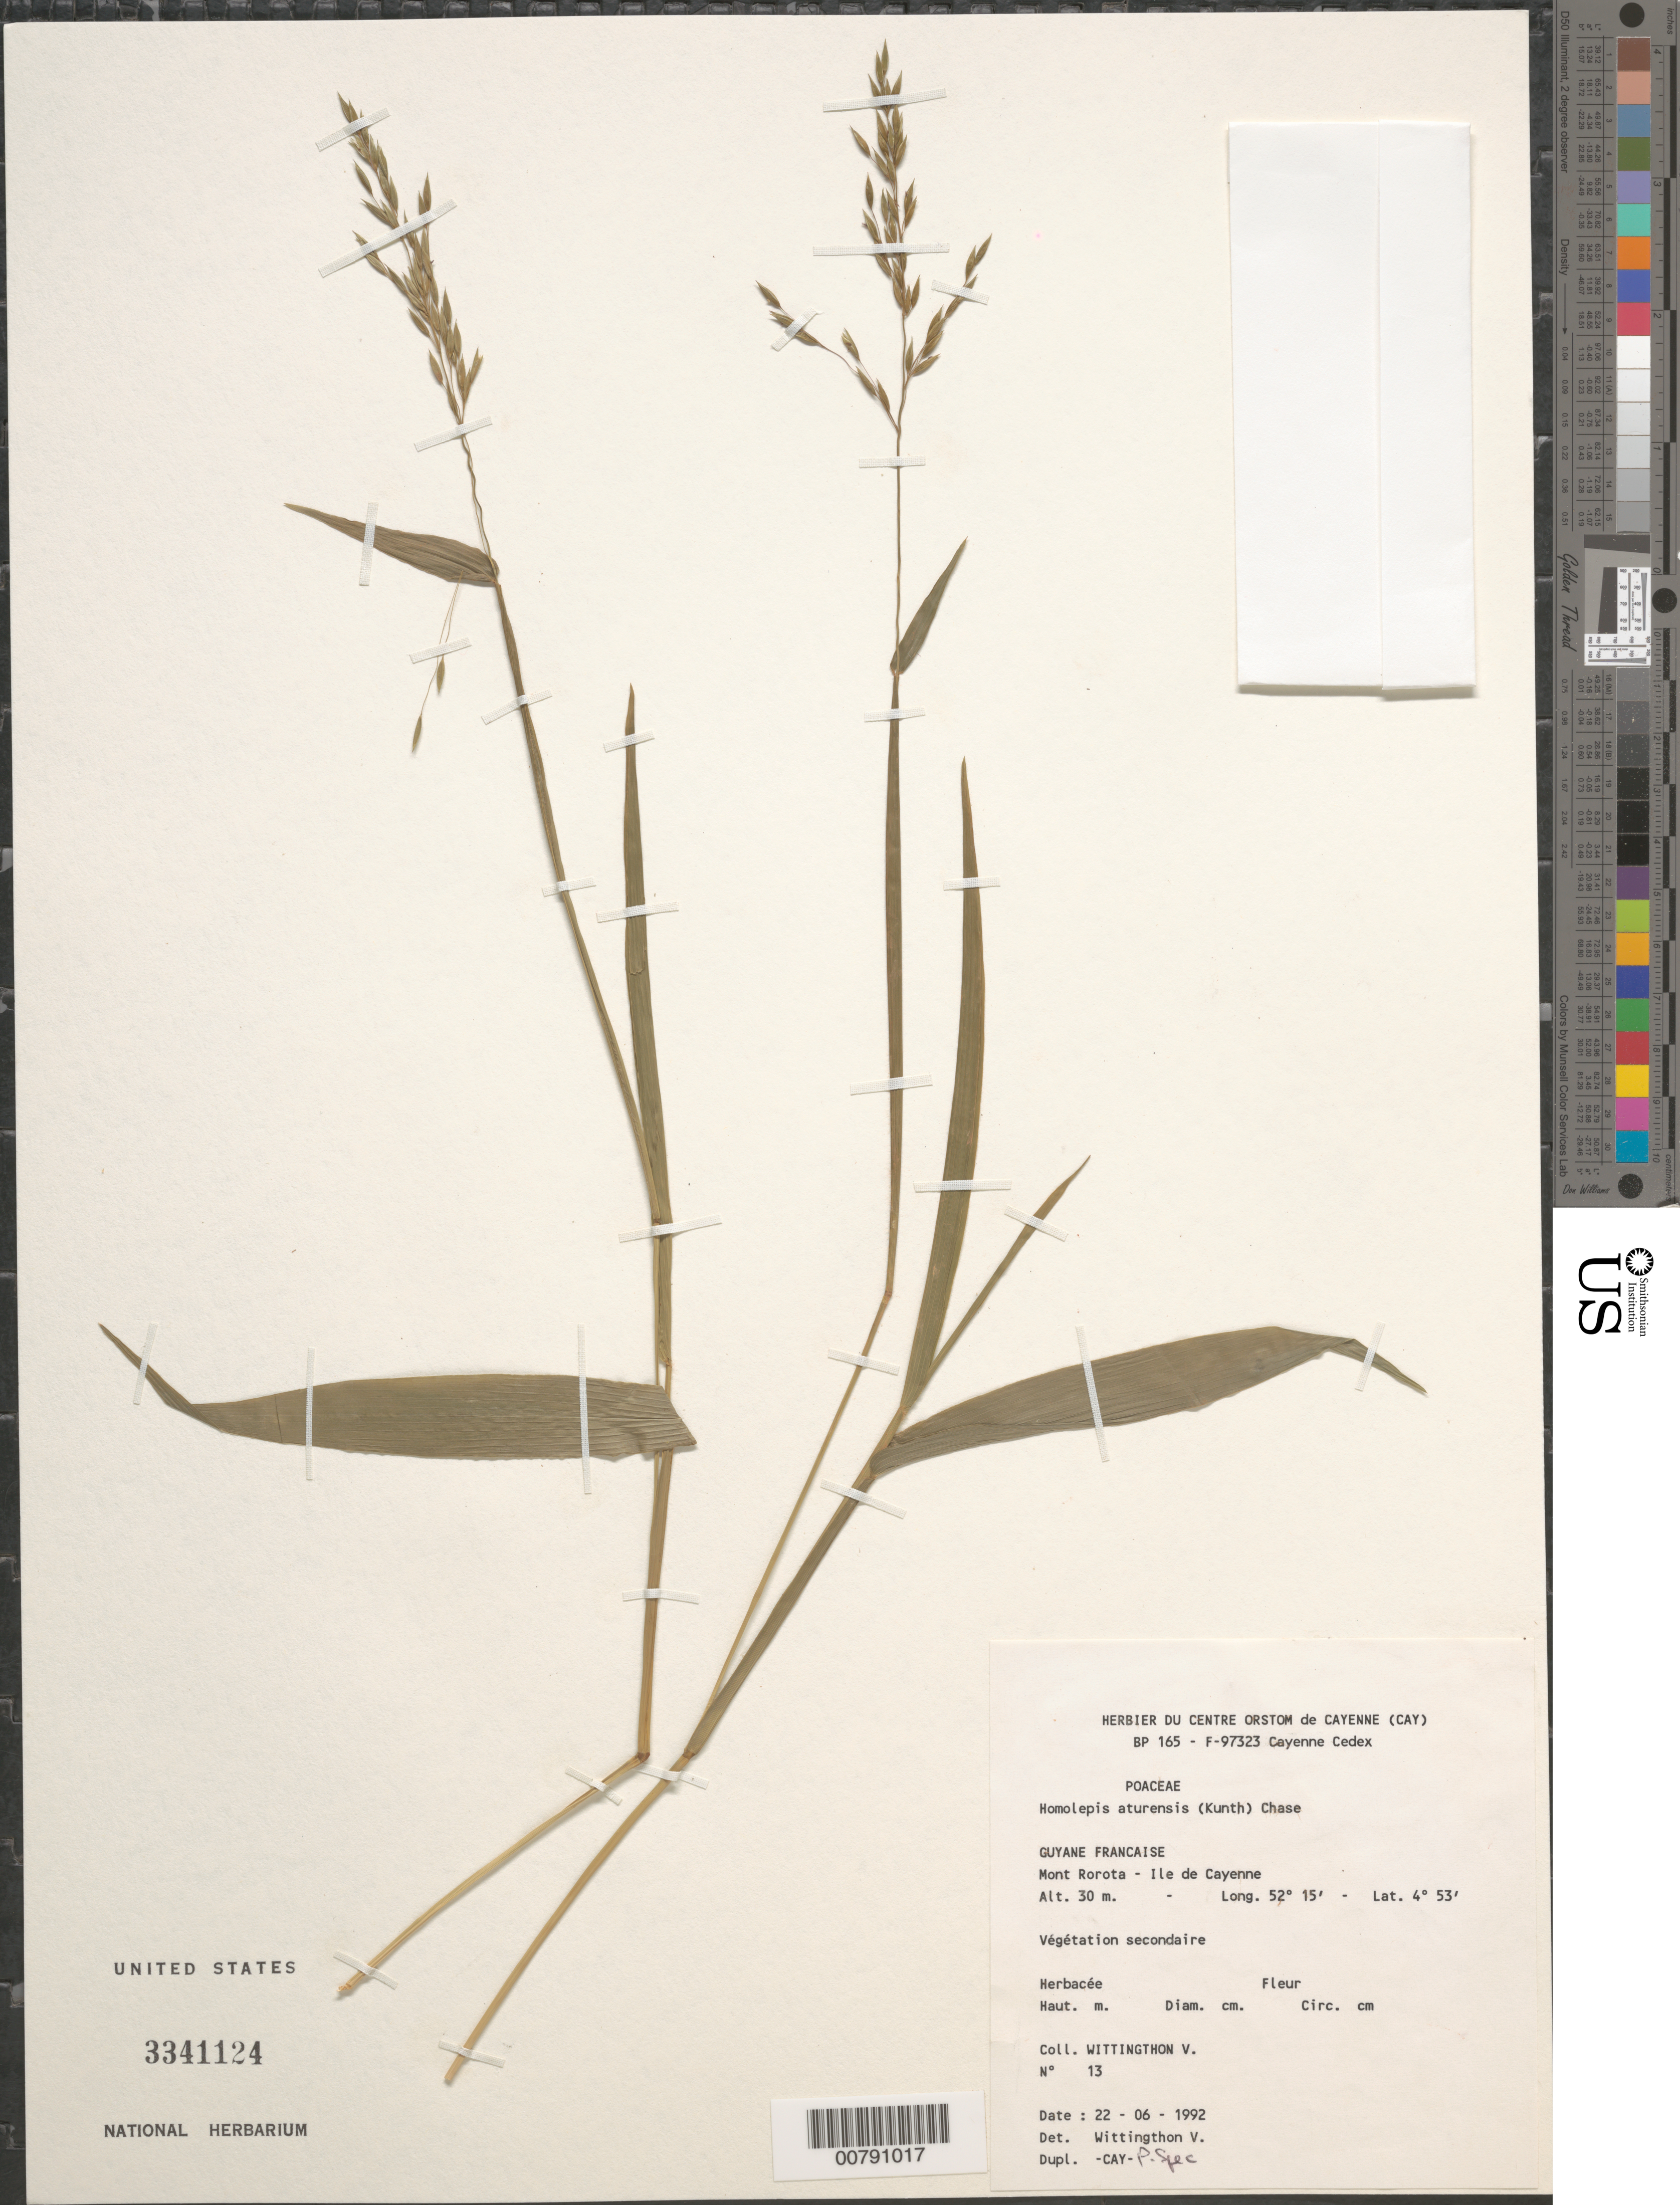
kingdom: Plantae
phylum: Tracheophyta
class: Liliopsida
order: Poales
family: Poaceae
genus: Homolepis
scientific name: Homolepis aturensis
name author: (Kunth) Chase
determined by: Wittingthon, V.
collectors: V. Wittingthon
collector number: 13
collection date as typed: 22-Jun-92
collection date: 1992-06-22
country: French Guiana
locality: Mt. Rorota, Ile de Cayenne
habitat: Vegetation secondaire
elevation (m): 30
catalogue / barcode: US 3341124